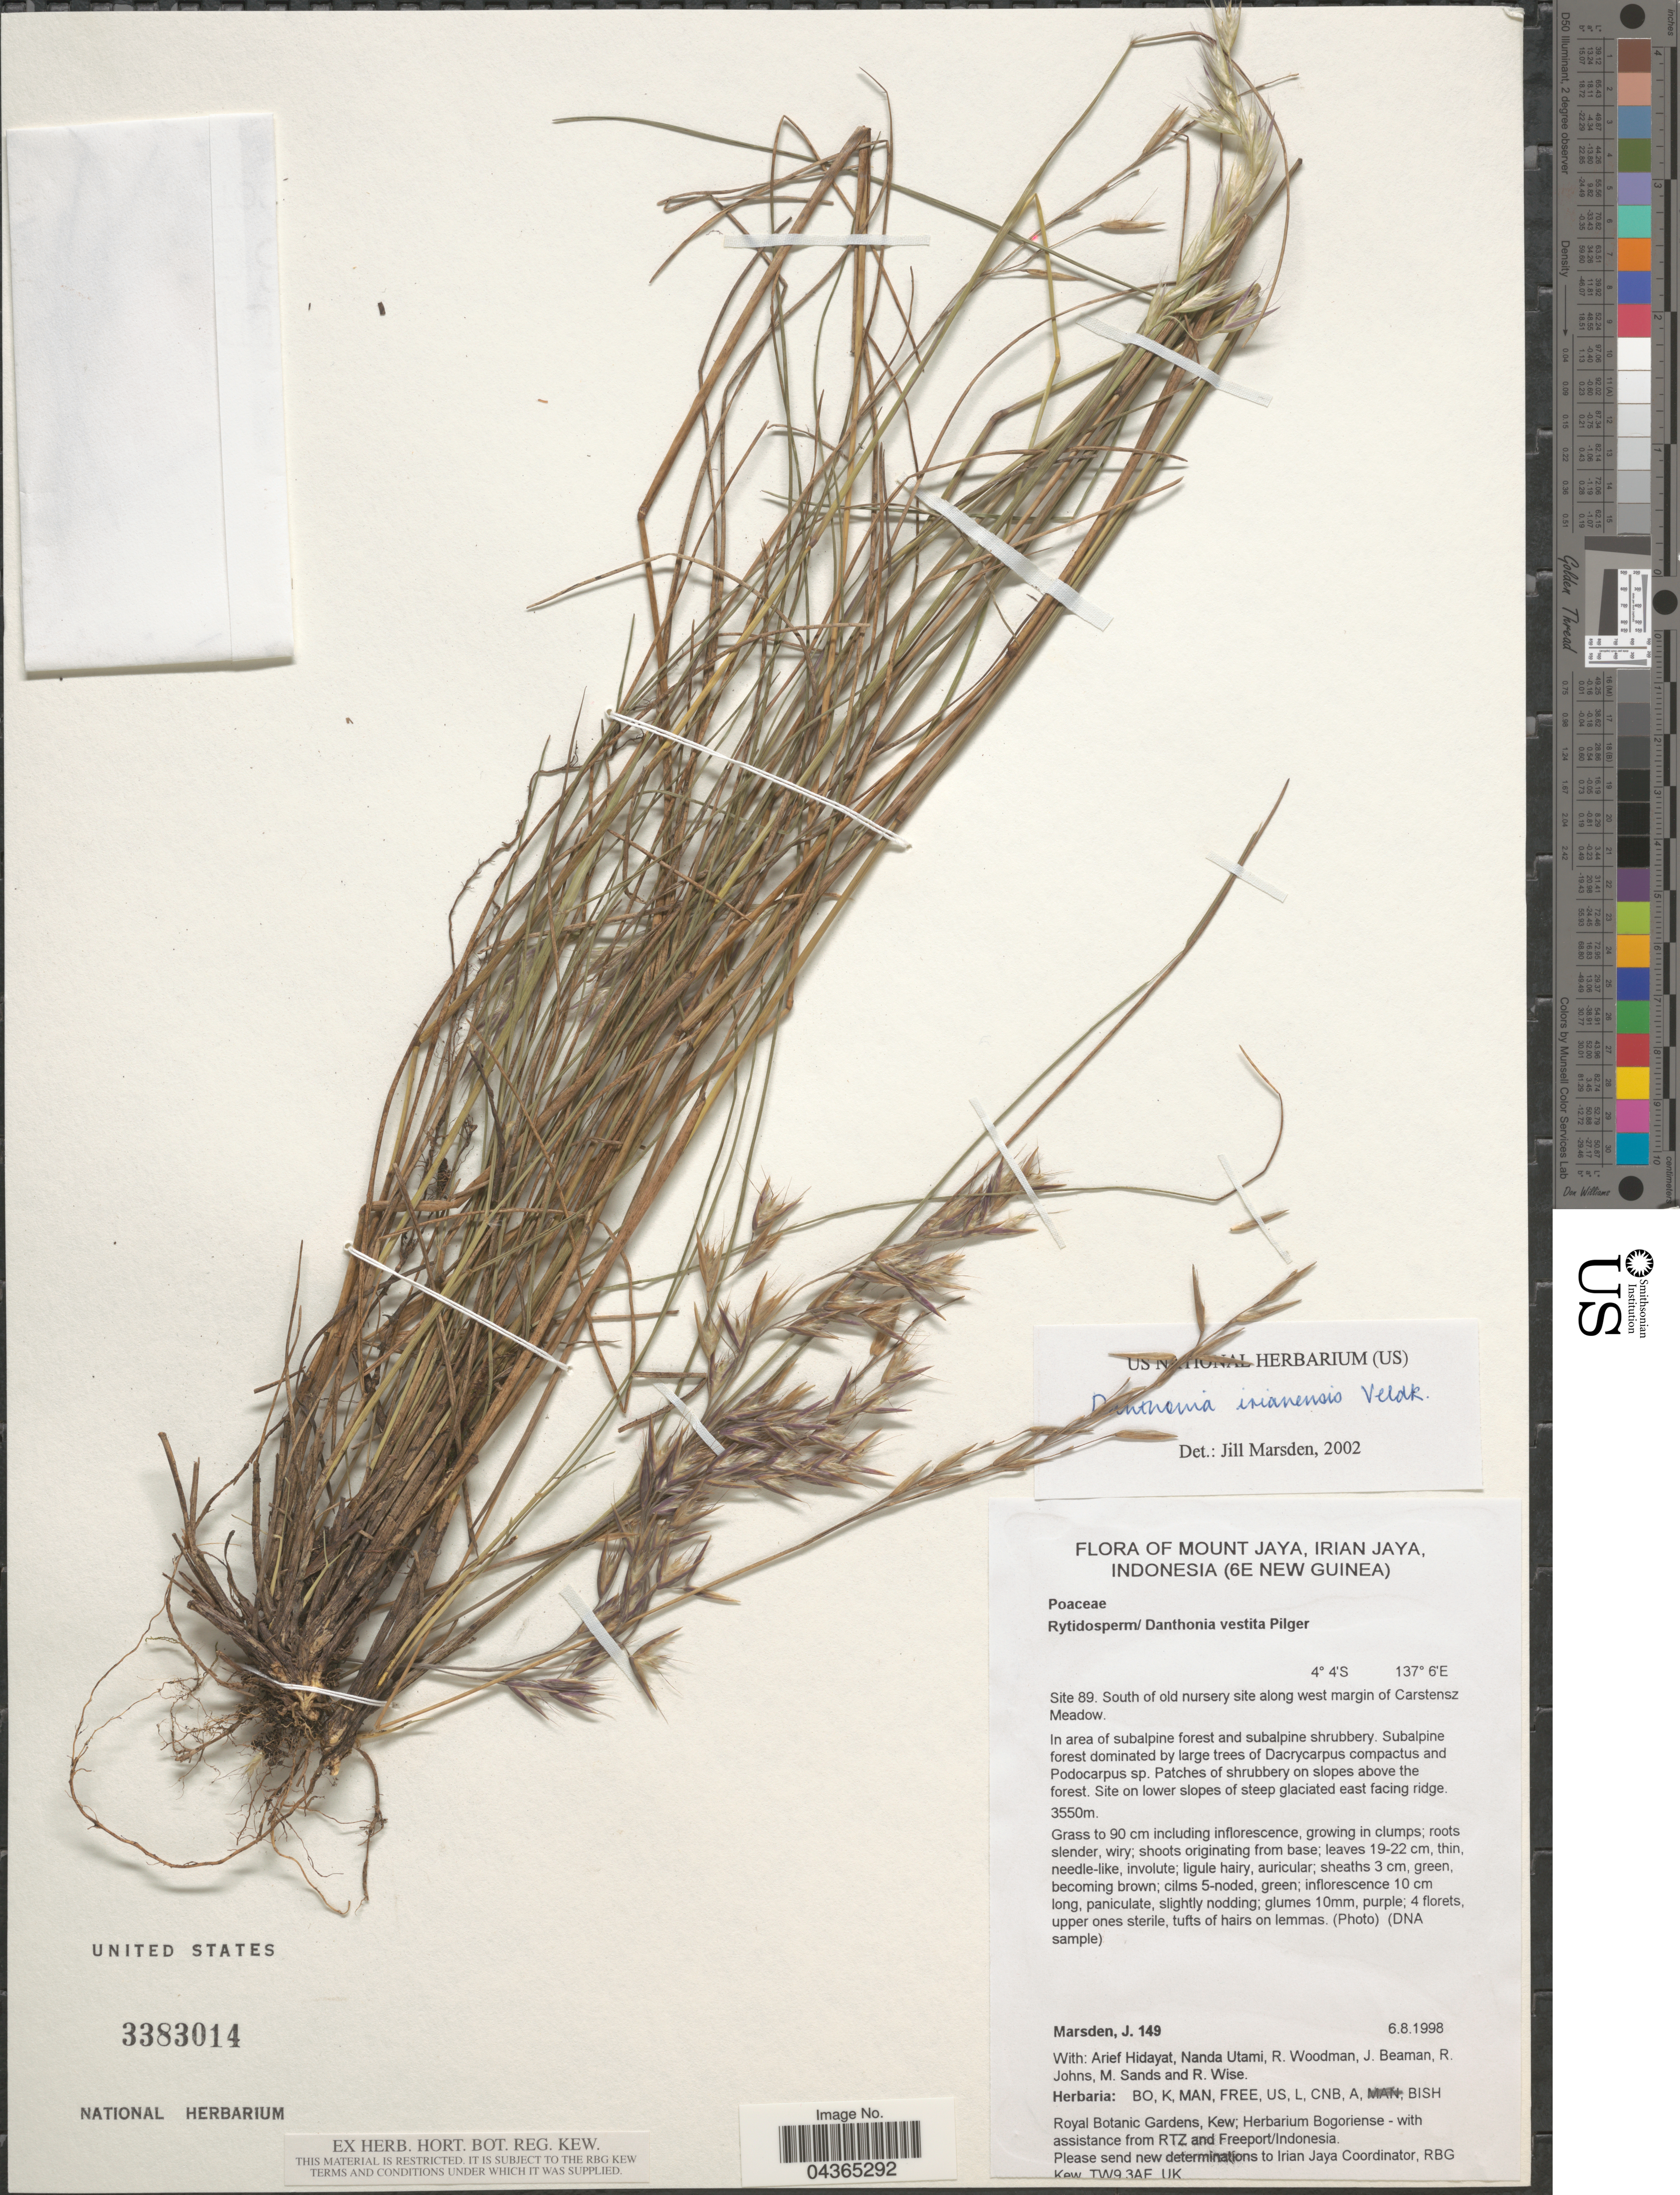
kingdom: Plantae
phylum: Tracheophyta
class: Liliopsida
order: Poales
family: Poaceae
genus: Rytidosperma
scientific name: Rytidosperma irianense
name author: (Veldkamp) H.P. Linder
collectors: J. Marsden, A. Hidayat, N. Utami & R. Woodman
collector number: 149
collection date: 1998-08-06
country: Indonesia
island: New Guinea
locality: Mount Jaya, Irian Jaya, (6E New Guinea). Site 89. South of old nursery site along west margin of Carstensz Meadow. Site on lower slopes of steep glaciated east facing ridge.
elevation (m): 3550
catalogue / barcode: US 3383014